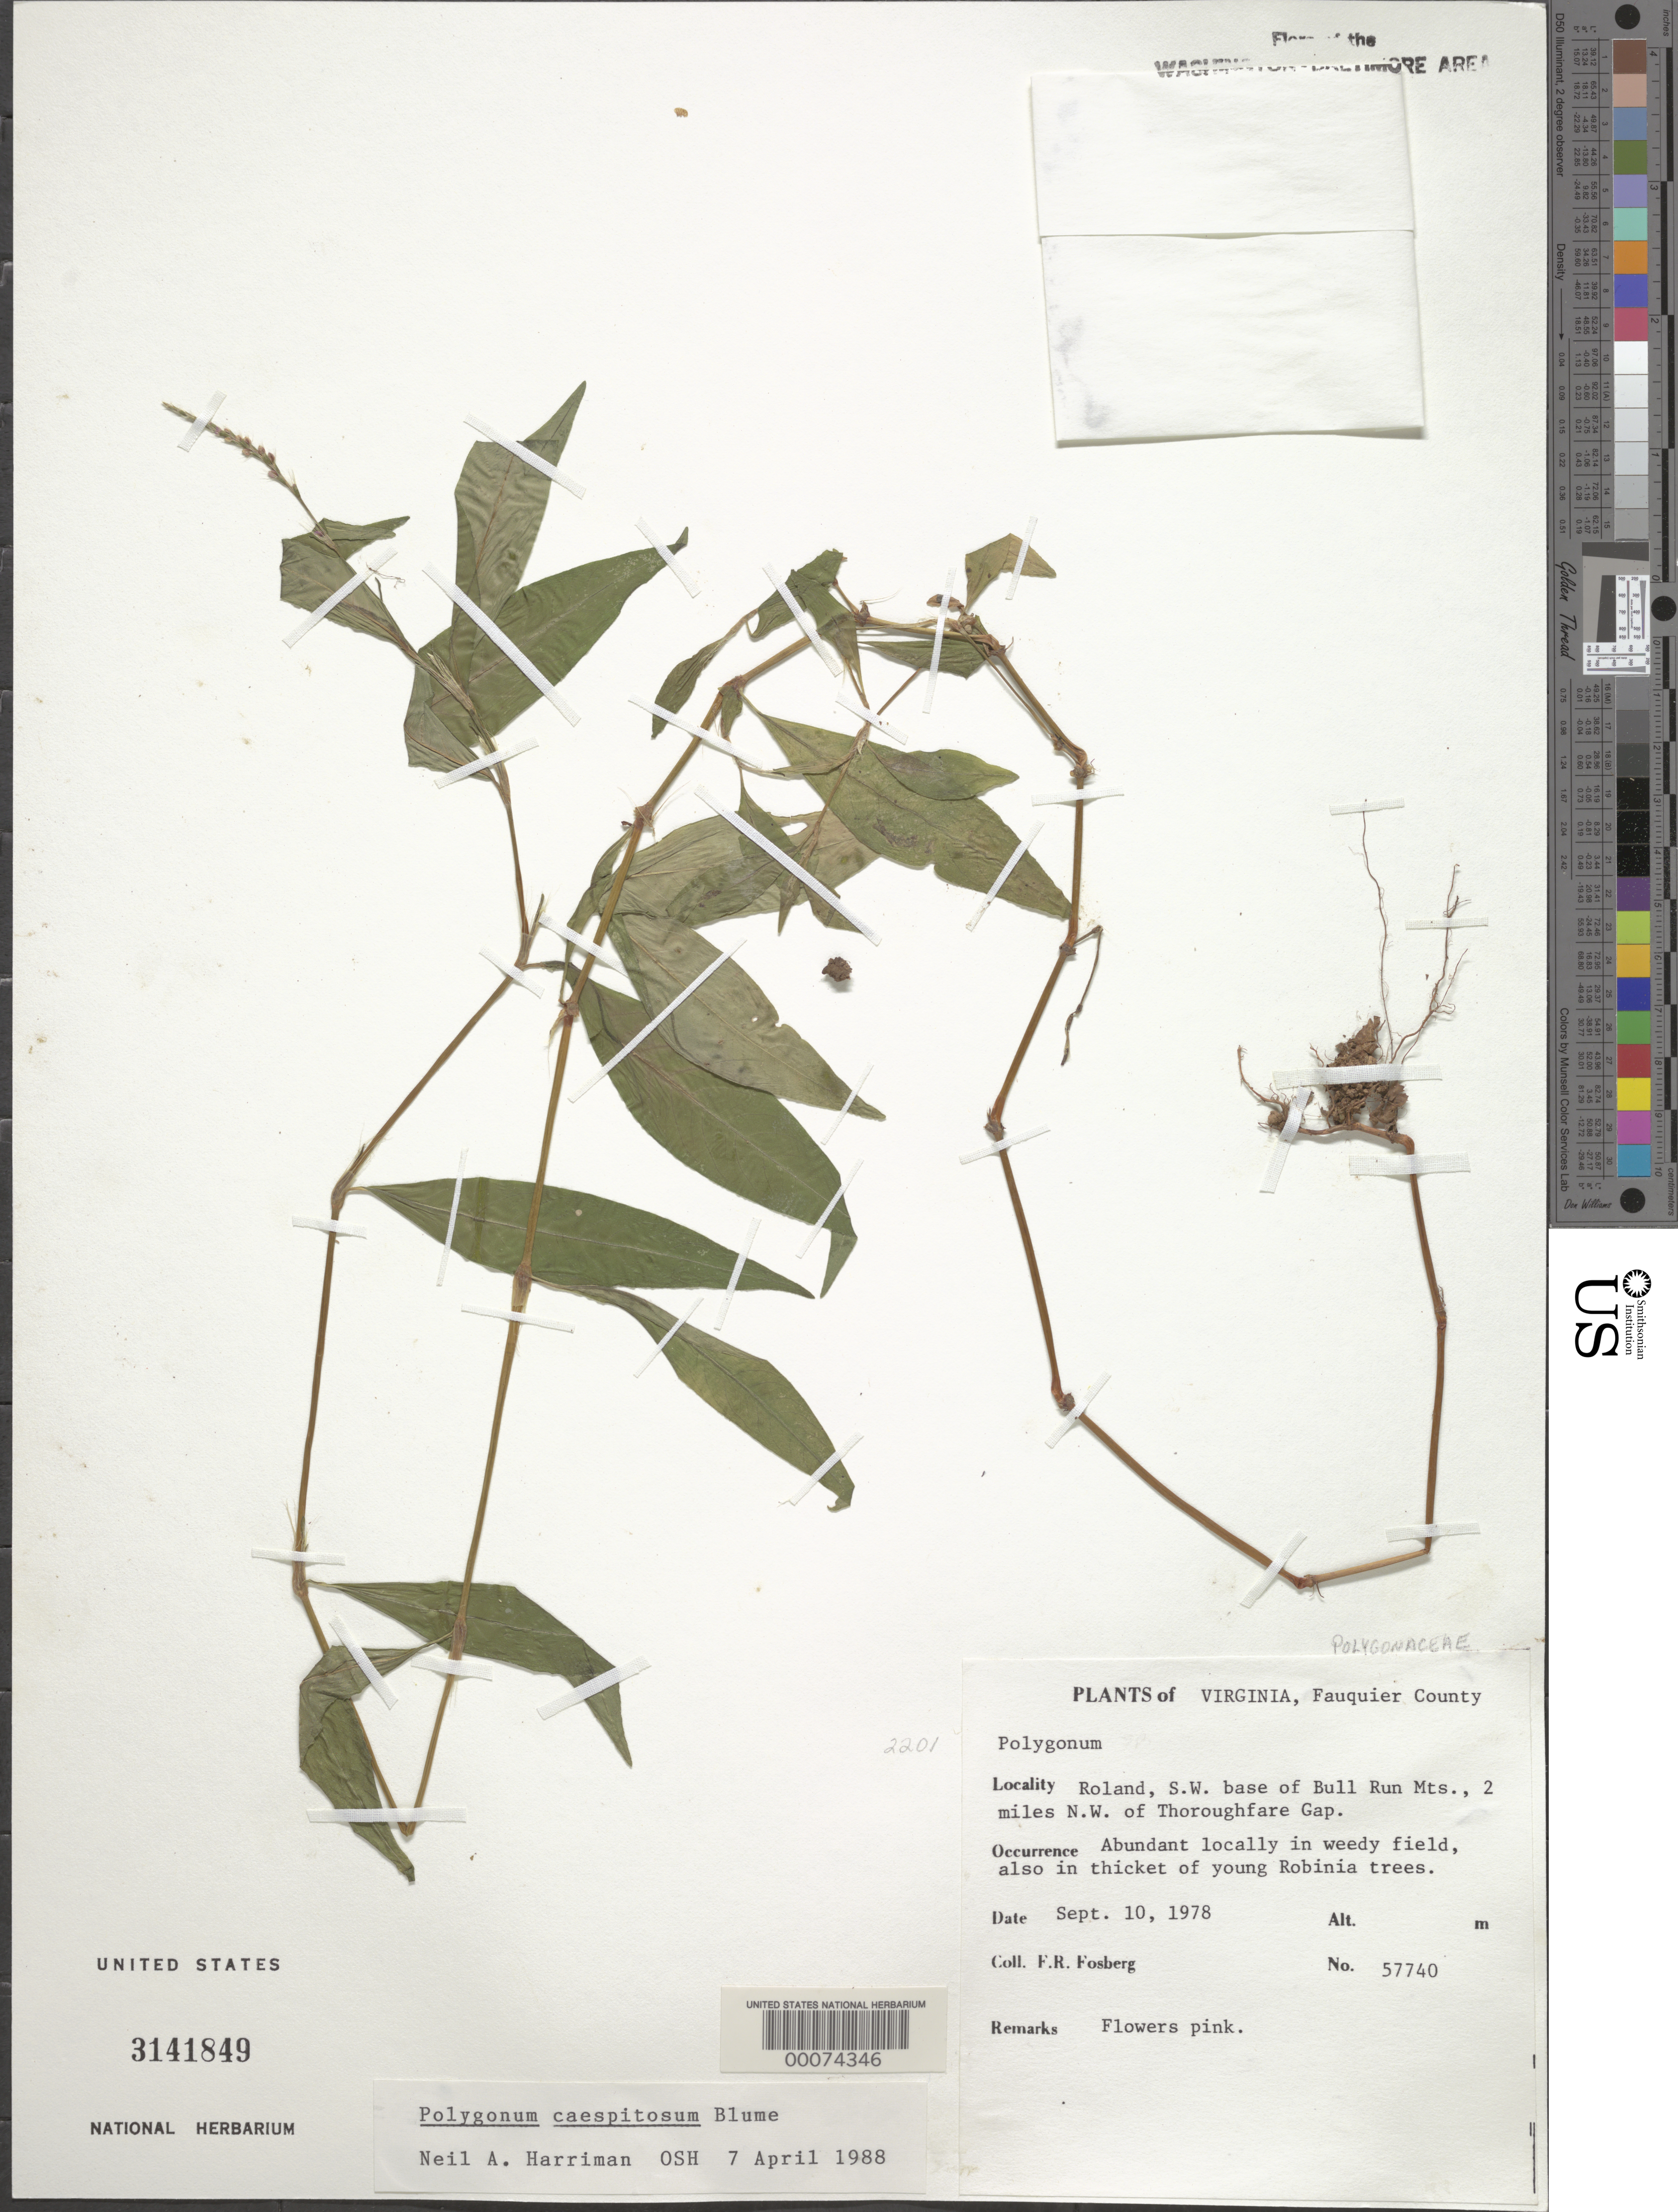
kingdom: Plantae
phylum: Tracheophyta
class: Magnoliopsida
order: Caryophyllales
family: Polygonaceae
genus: Persicaria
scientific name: Persicaria longiseta (Bruijn) Kitag.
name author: (Bruijn &) Kitag.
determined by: Atha, D. E.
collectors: F. R. Fosberg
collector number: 57740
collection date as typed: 10 Sep 1978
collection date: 1978-09-10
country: United States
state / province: Virginia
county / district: Fauquier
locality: Roland, SW of Bull Run Mts, NW of Thoroughfare Gap Bull Run Mts.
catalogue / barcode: US 3141849